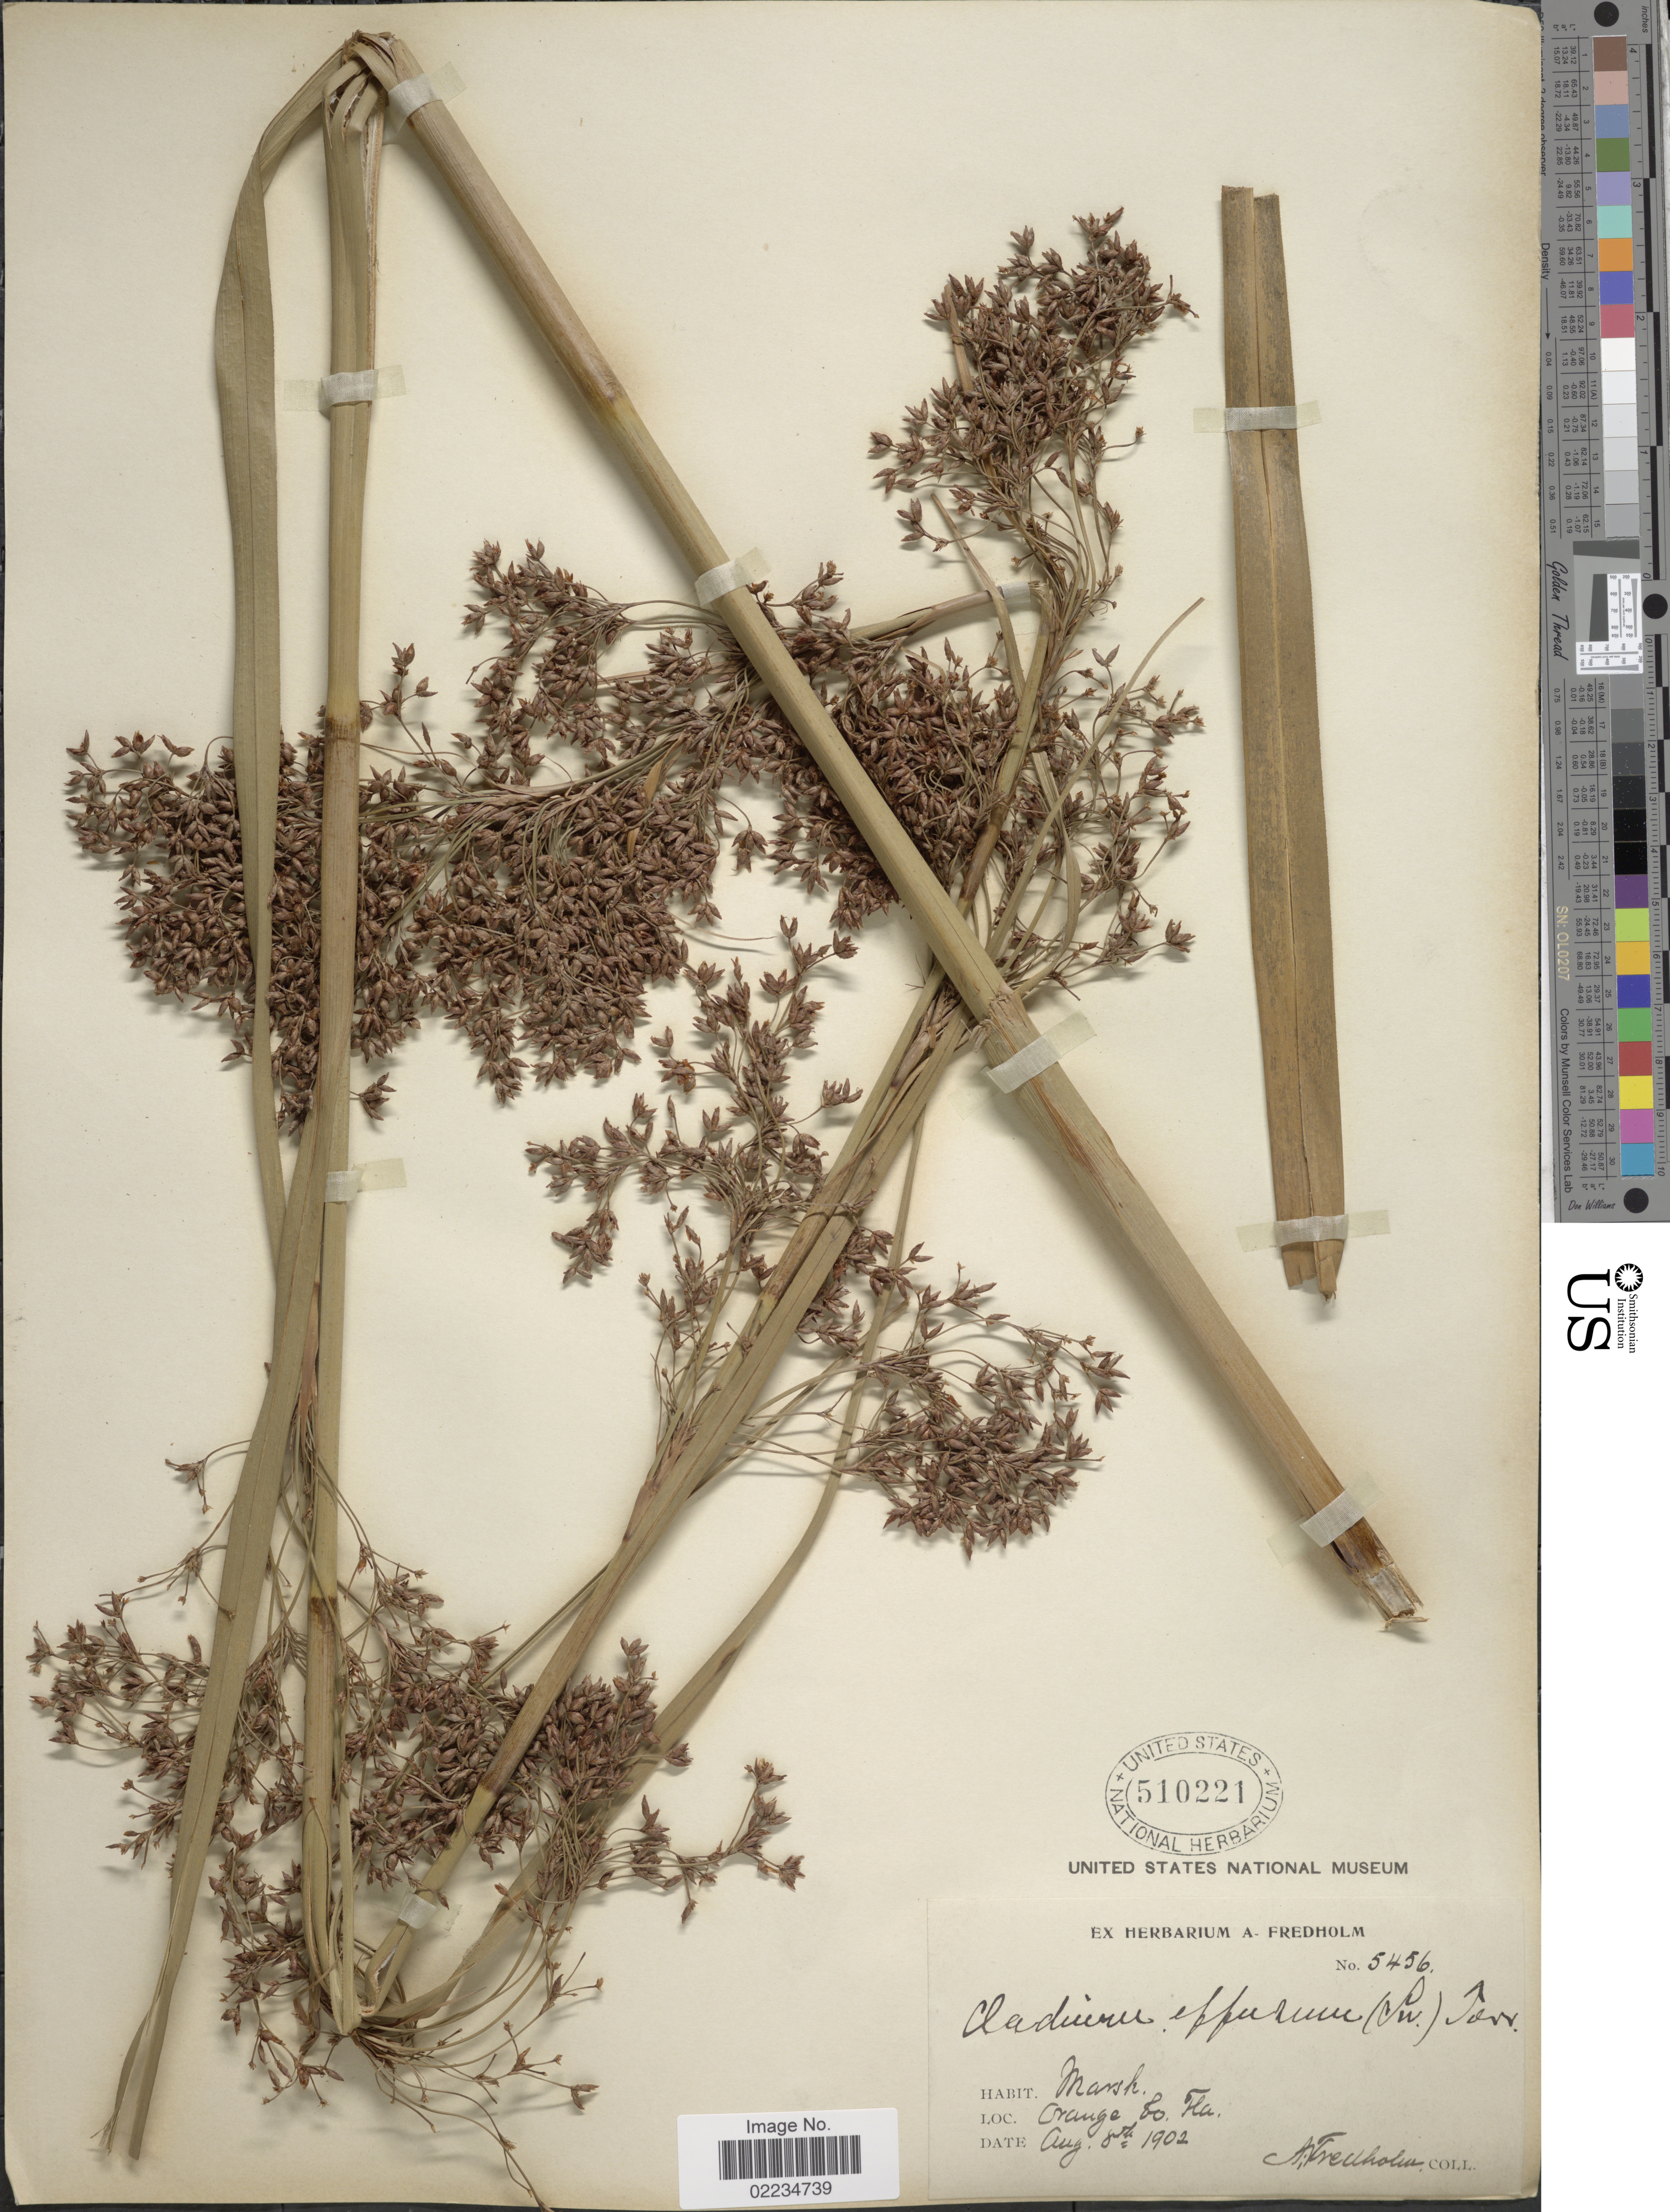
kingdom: Plantae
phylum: Tracheophyta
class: Liliopsida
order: Poales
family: Cyperaceae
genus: Cladium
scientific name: Cladium jamaicense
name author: Crantz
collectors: A. Fredholm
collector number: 5456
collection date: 1902-08-08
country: United States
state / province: Florida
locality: Marsh, Orange Co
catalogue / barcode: US 510221